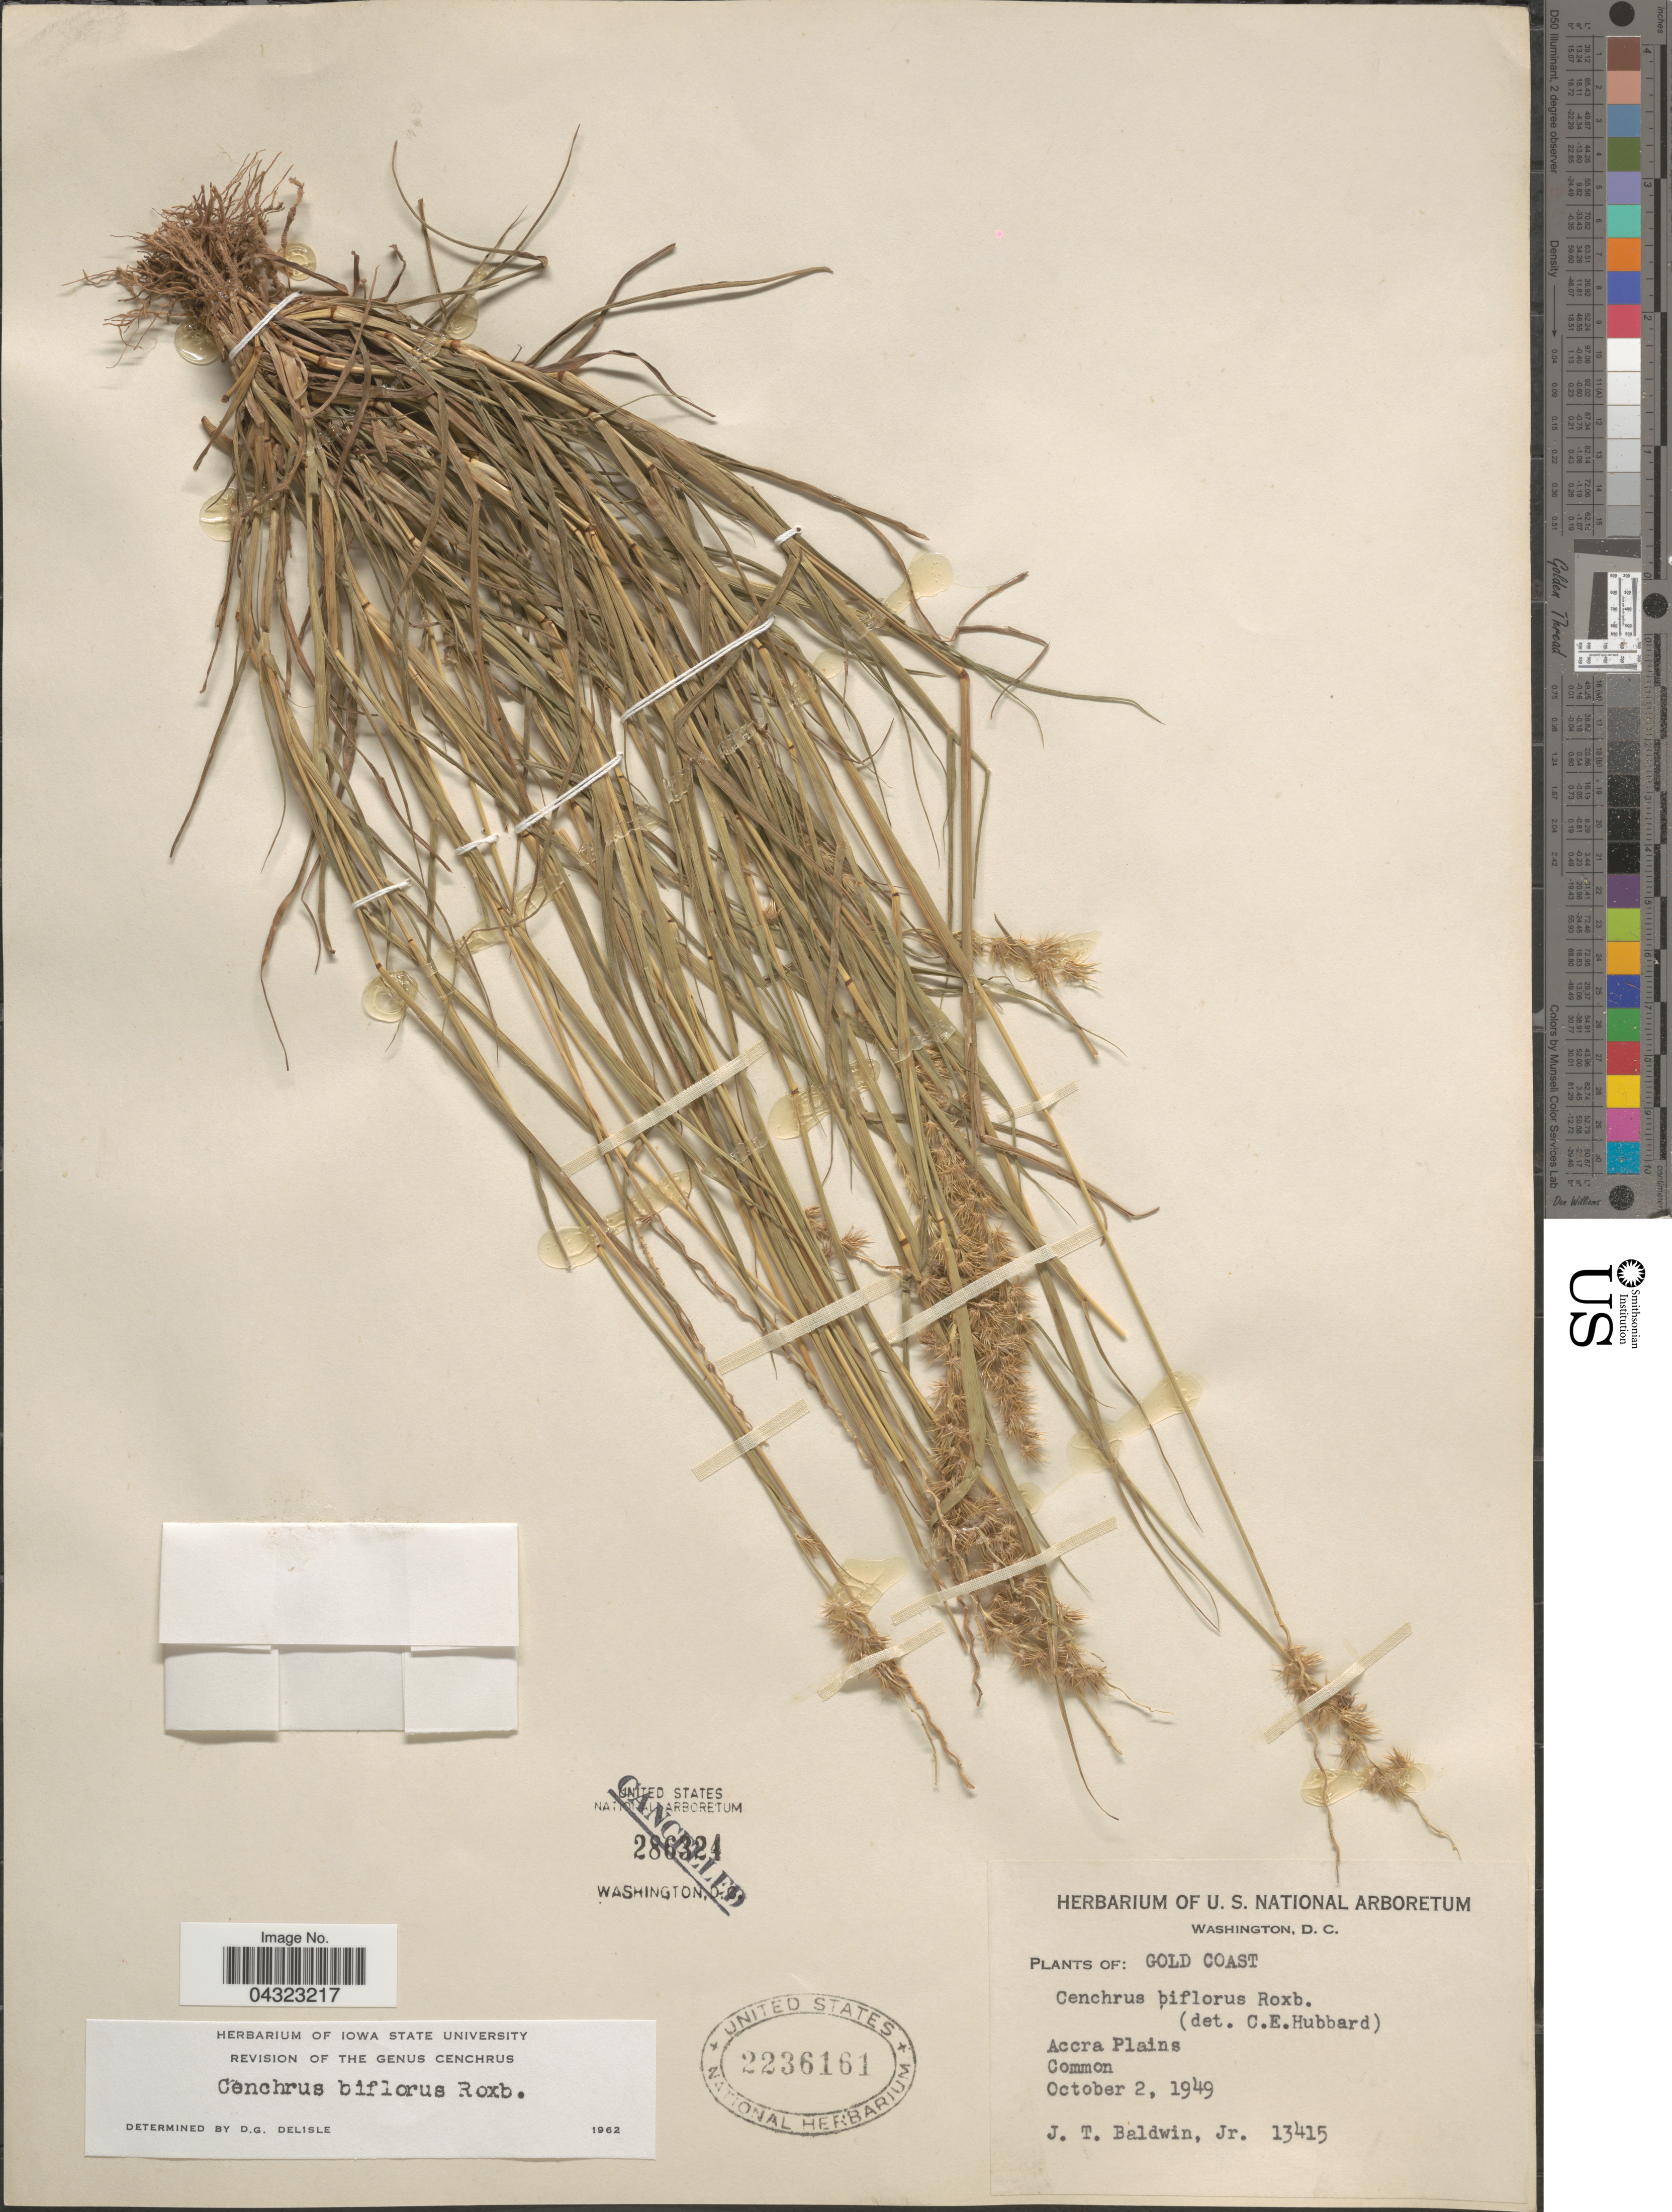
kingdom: Plantae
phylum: Tracheophyta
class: Liliopsida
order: Poales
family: Poaceae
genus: Cenchrus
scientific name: Cenchrus biflorus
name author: Roxb.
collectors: J. T. Baldwin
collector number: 13415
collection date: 1949-10-02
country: Ghana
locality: Gold Coast. Accra Plains.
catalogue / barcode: US 2236161